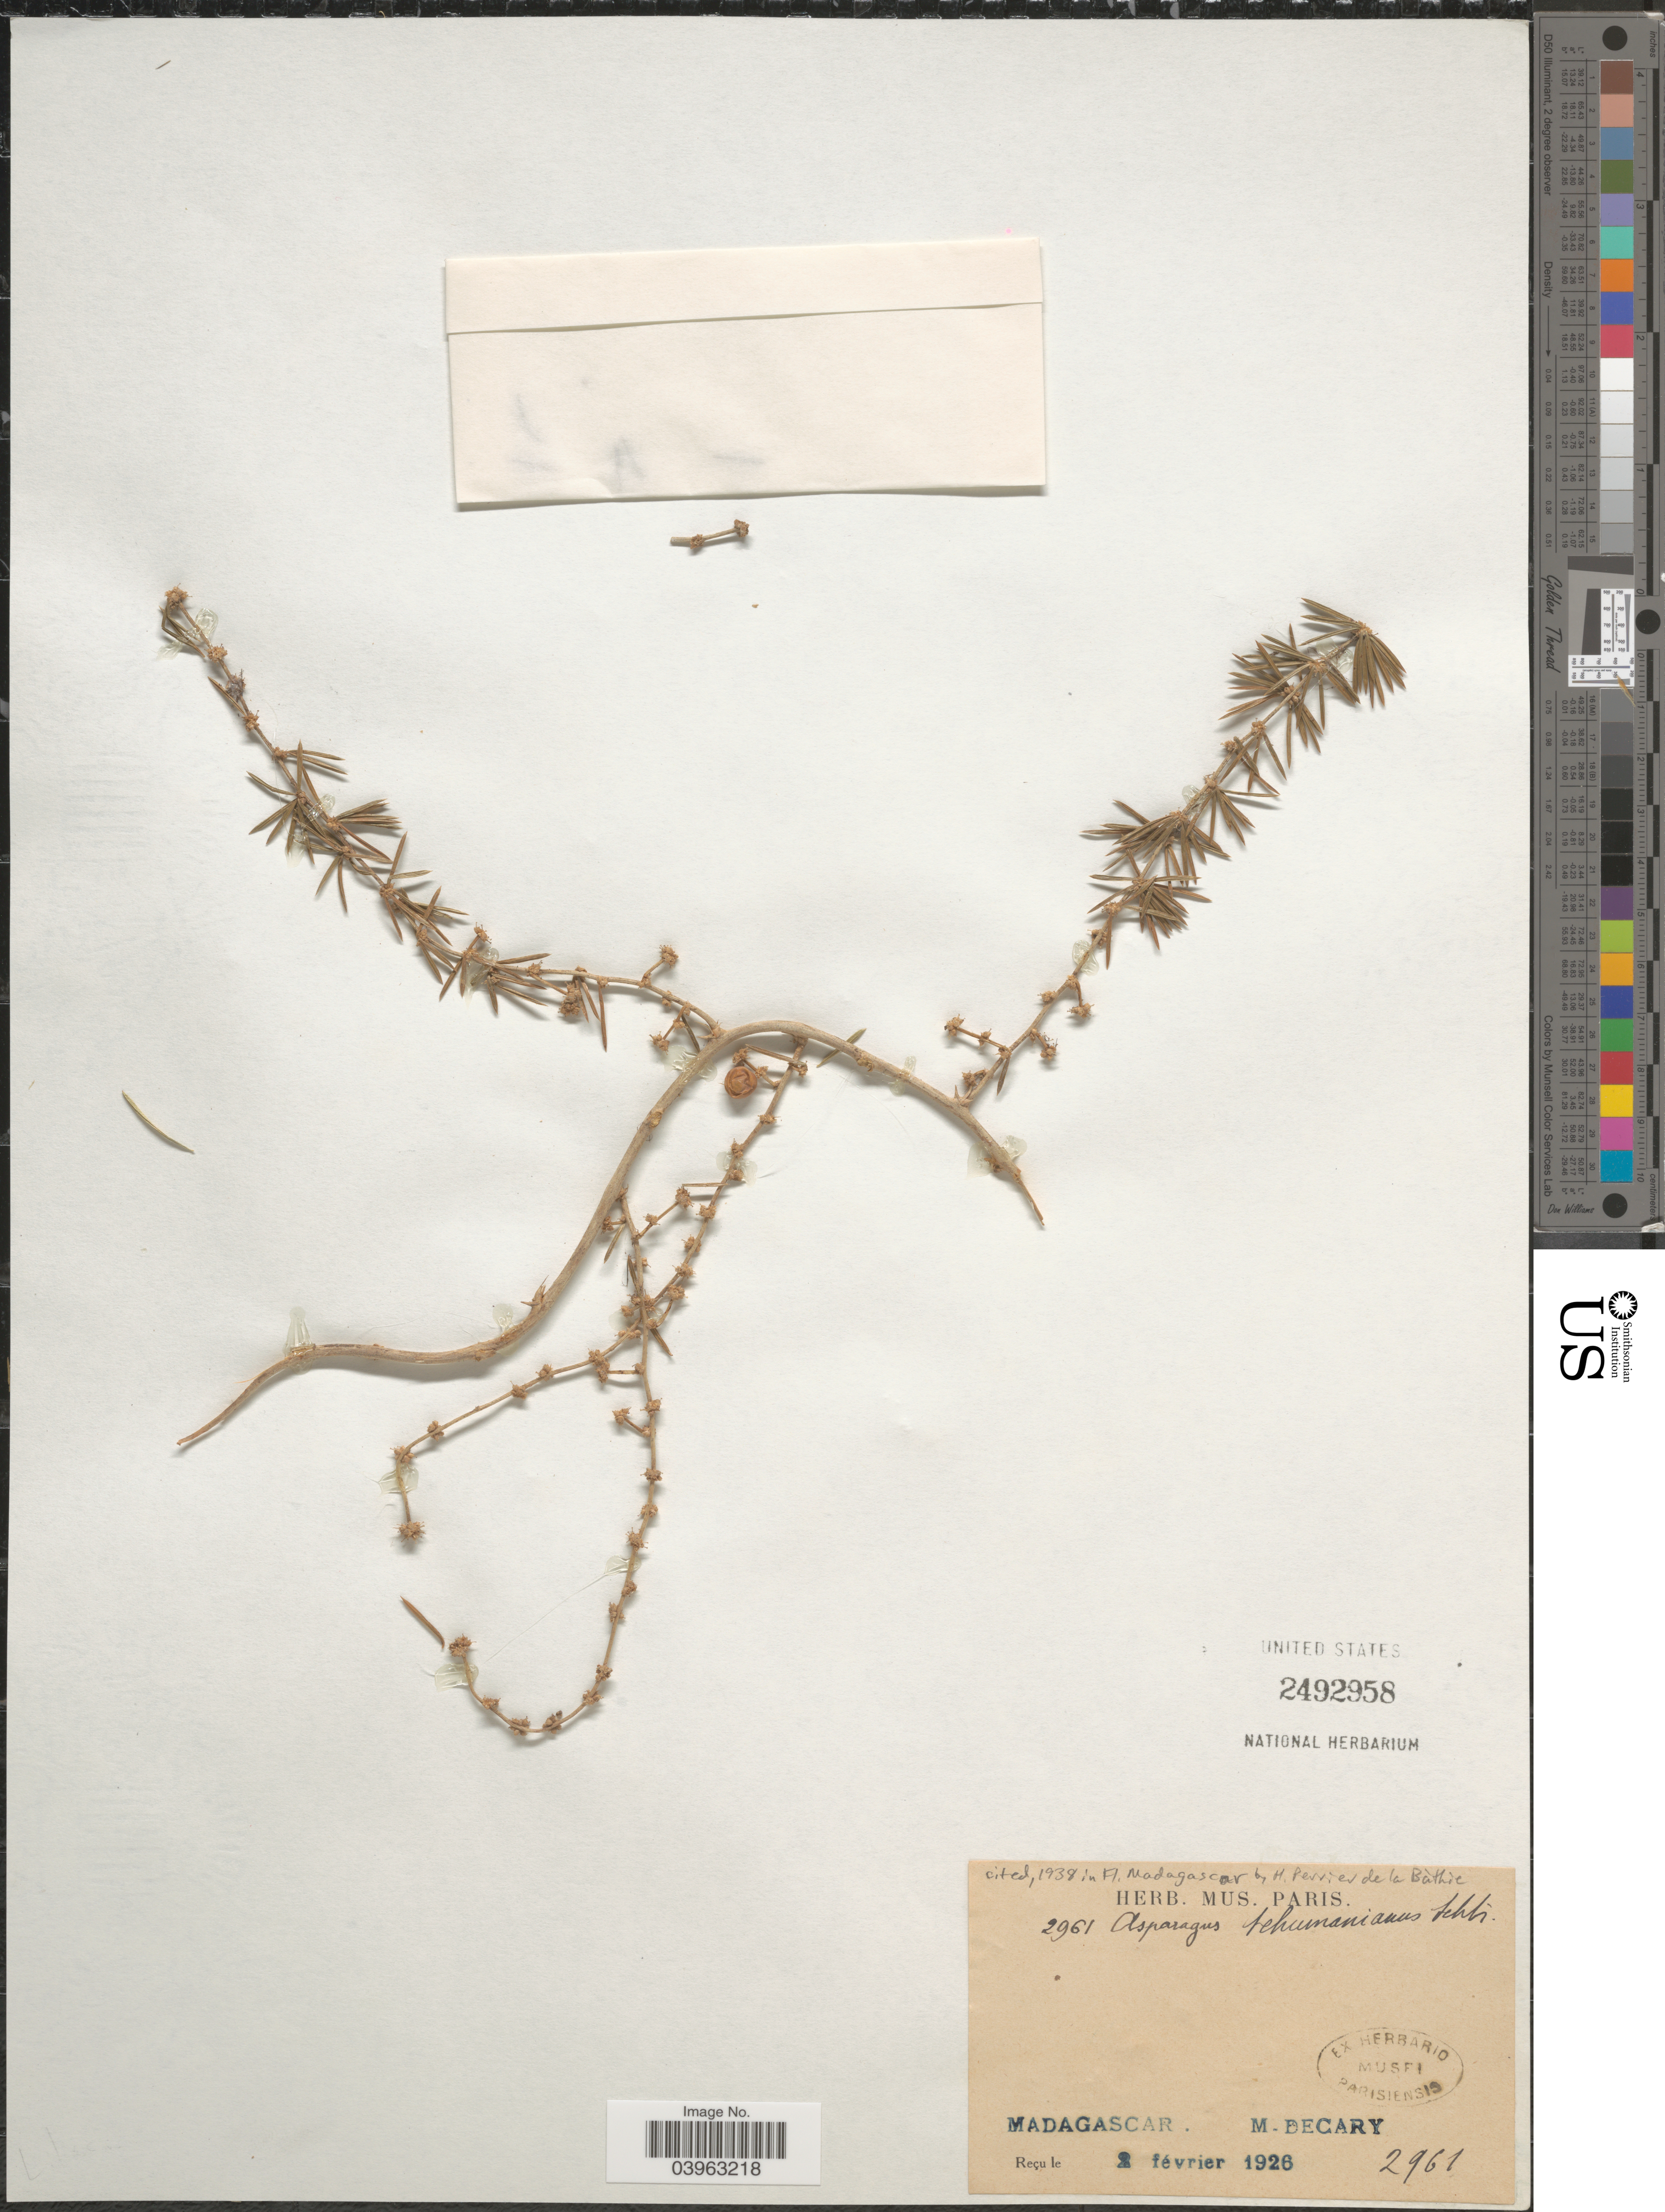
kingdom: Plantae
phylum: Tracheophyta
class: Liliopsida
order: Asparagales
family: Asparagaceae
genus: Asparagus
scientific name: Asparagus schumanianus Schltr. ex H. Perrier, nom. inval.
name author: Schltr. ex H. Perrier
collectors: R. Decary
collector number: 2961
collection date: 1926-02-02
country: Madagascar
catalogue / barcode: US 2492958